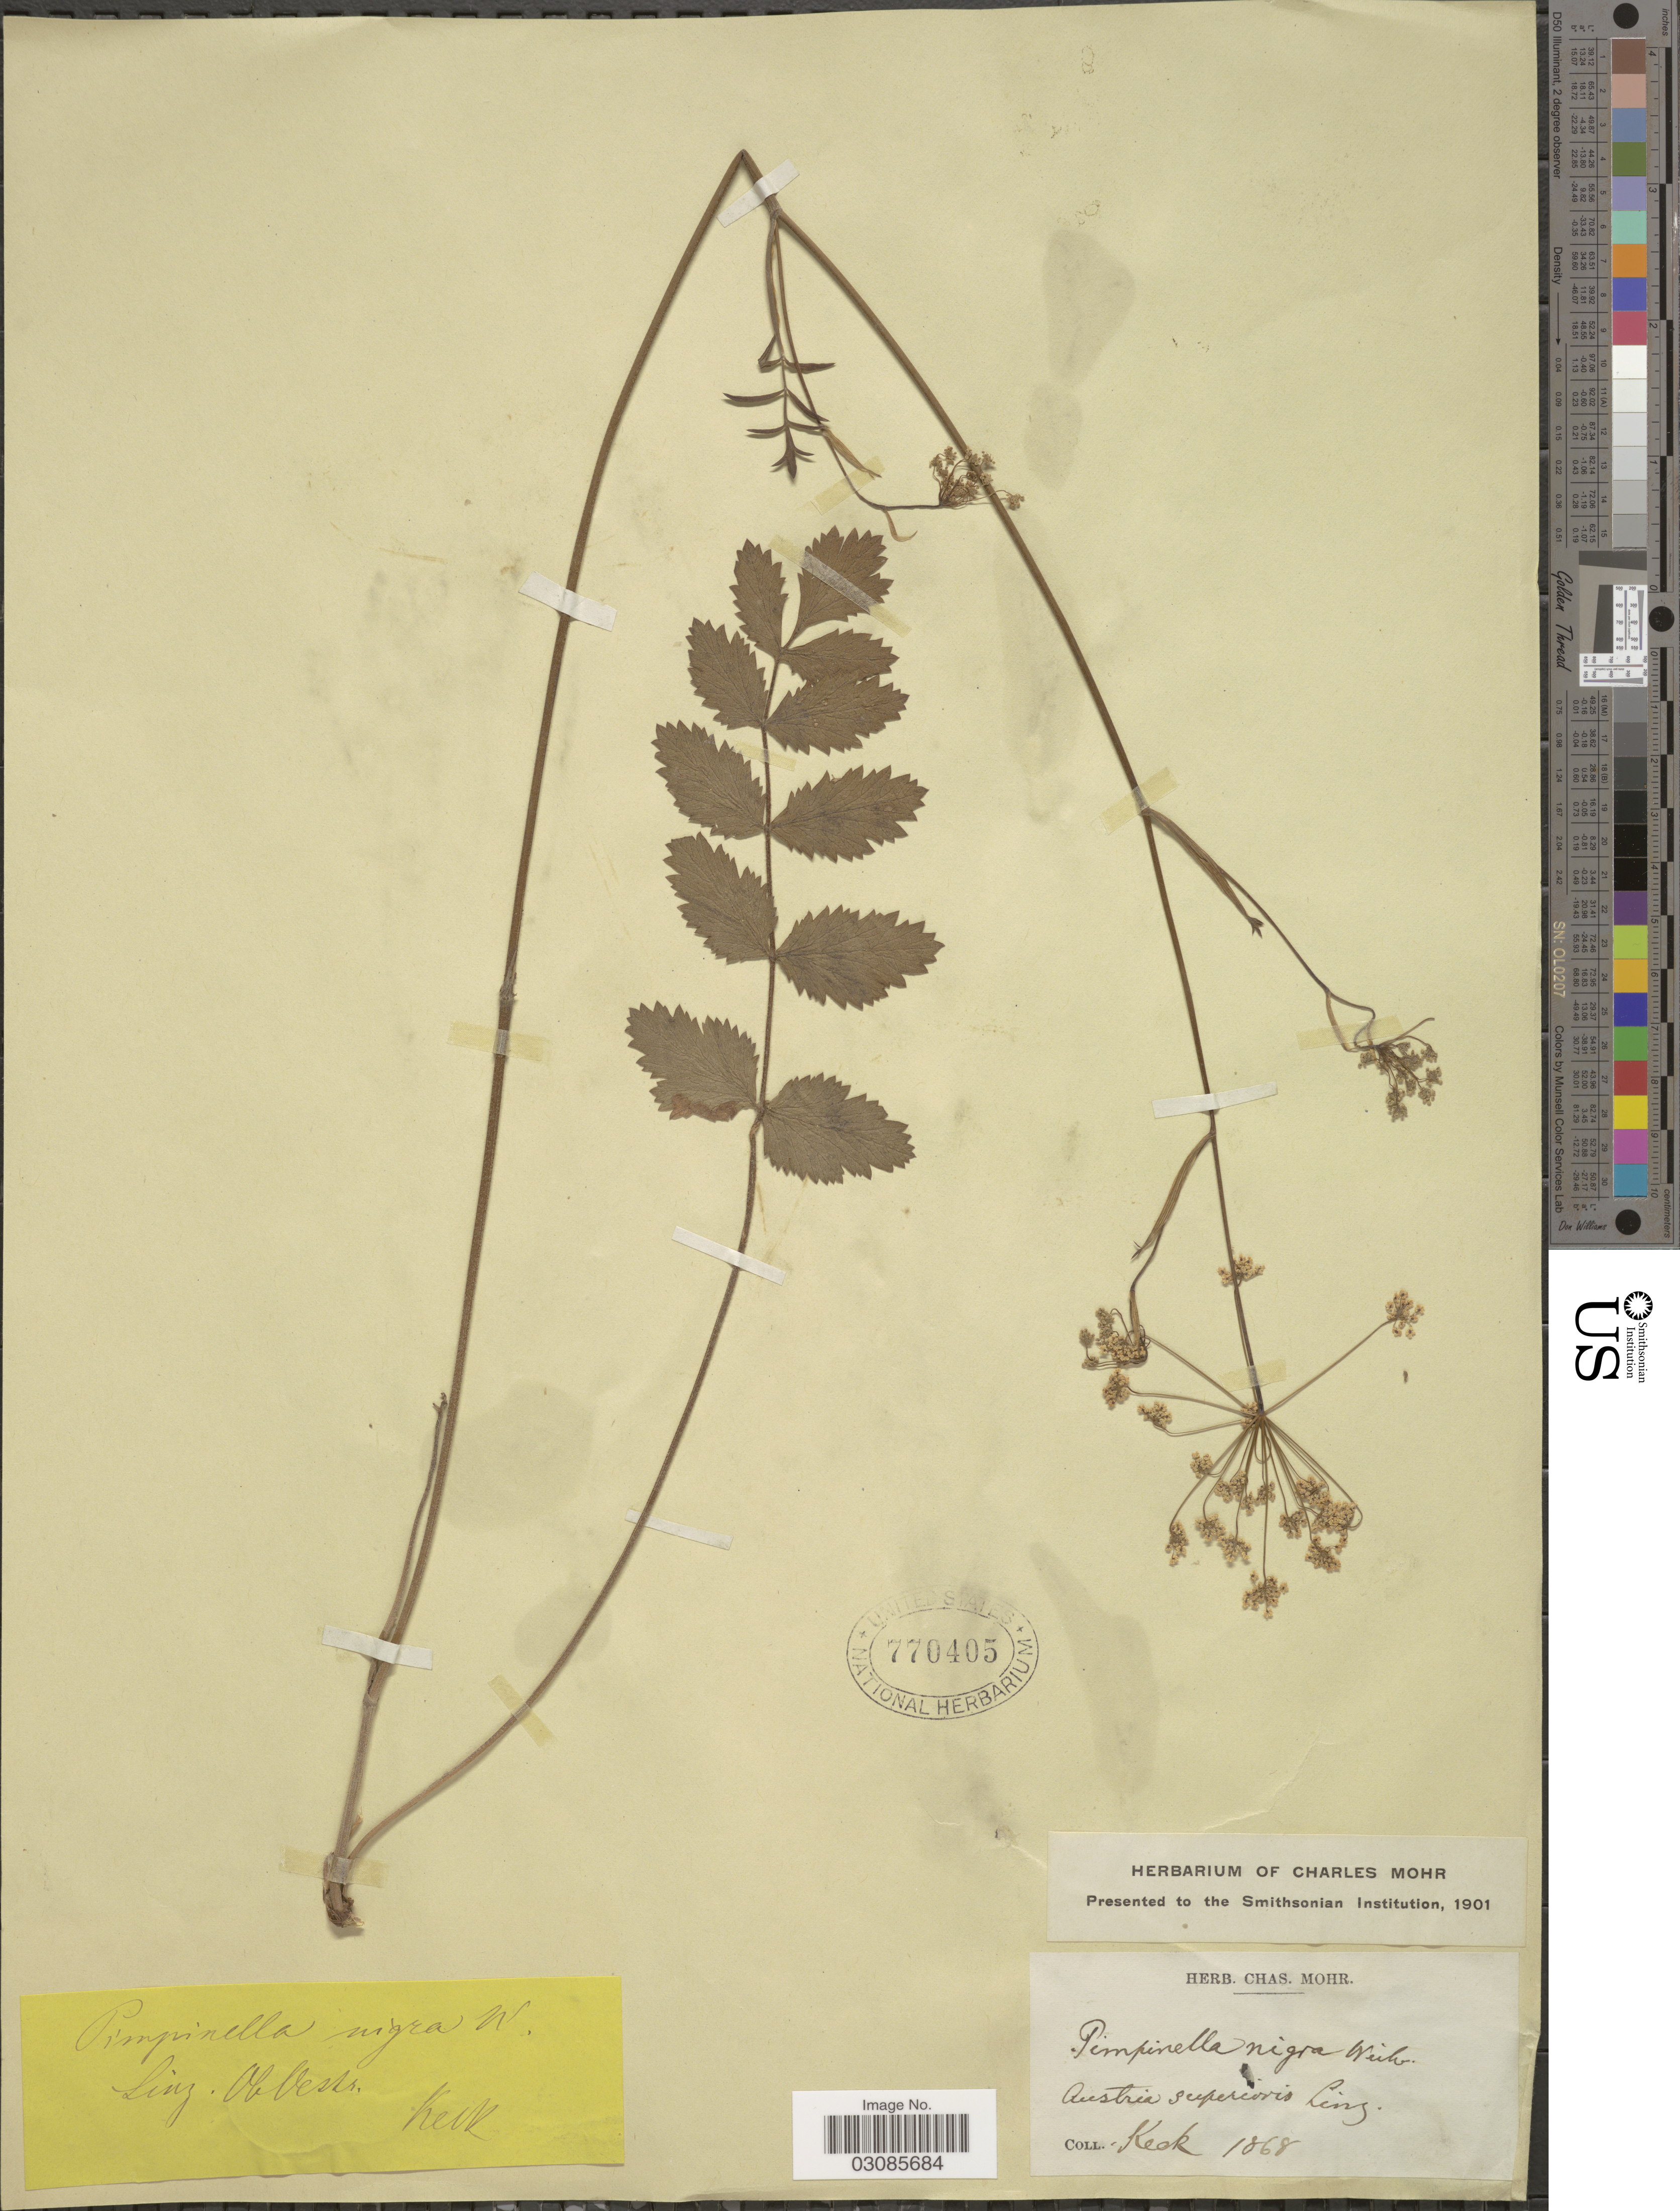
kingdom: Plantae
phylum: Tracheophyta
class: Magnoliopsida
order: Apiales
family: Apiaceae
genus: Pimpinella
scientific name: Pimpinella nigra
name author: Mill.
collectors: -- Keck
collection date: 1868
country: Austria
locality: Austria superioris Ling.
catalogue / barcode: US 770405